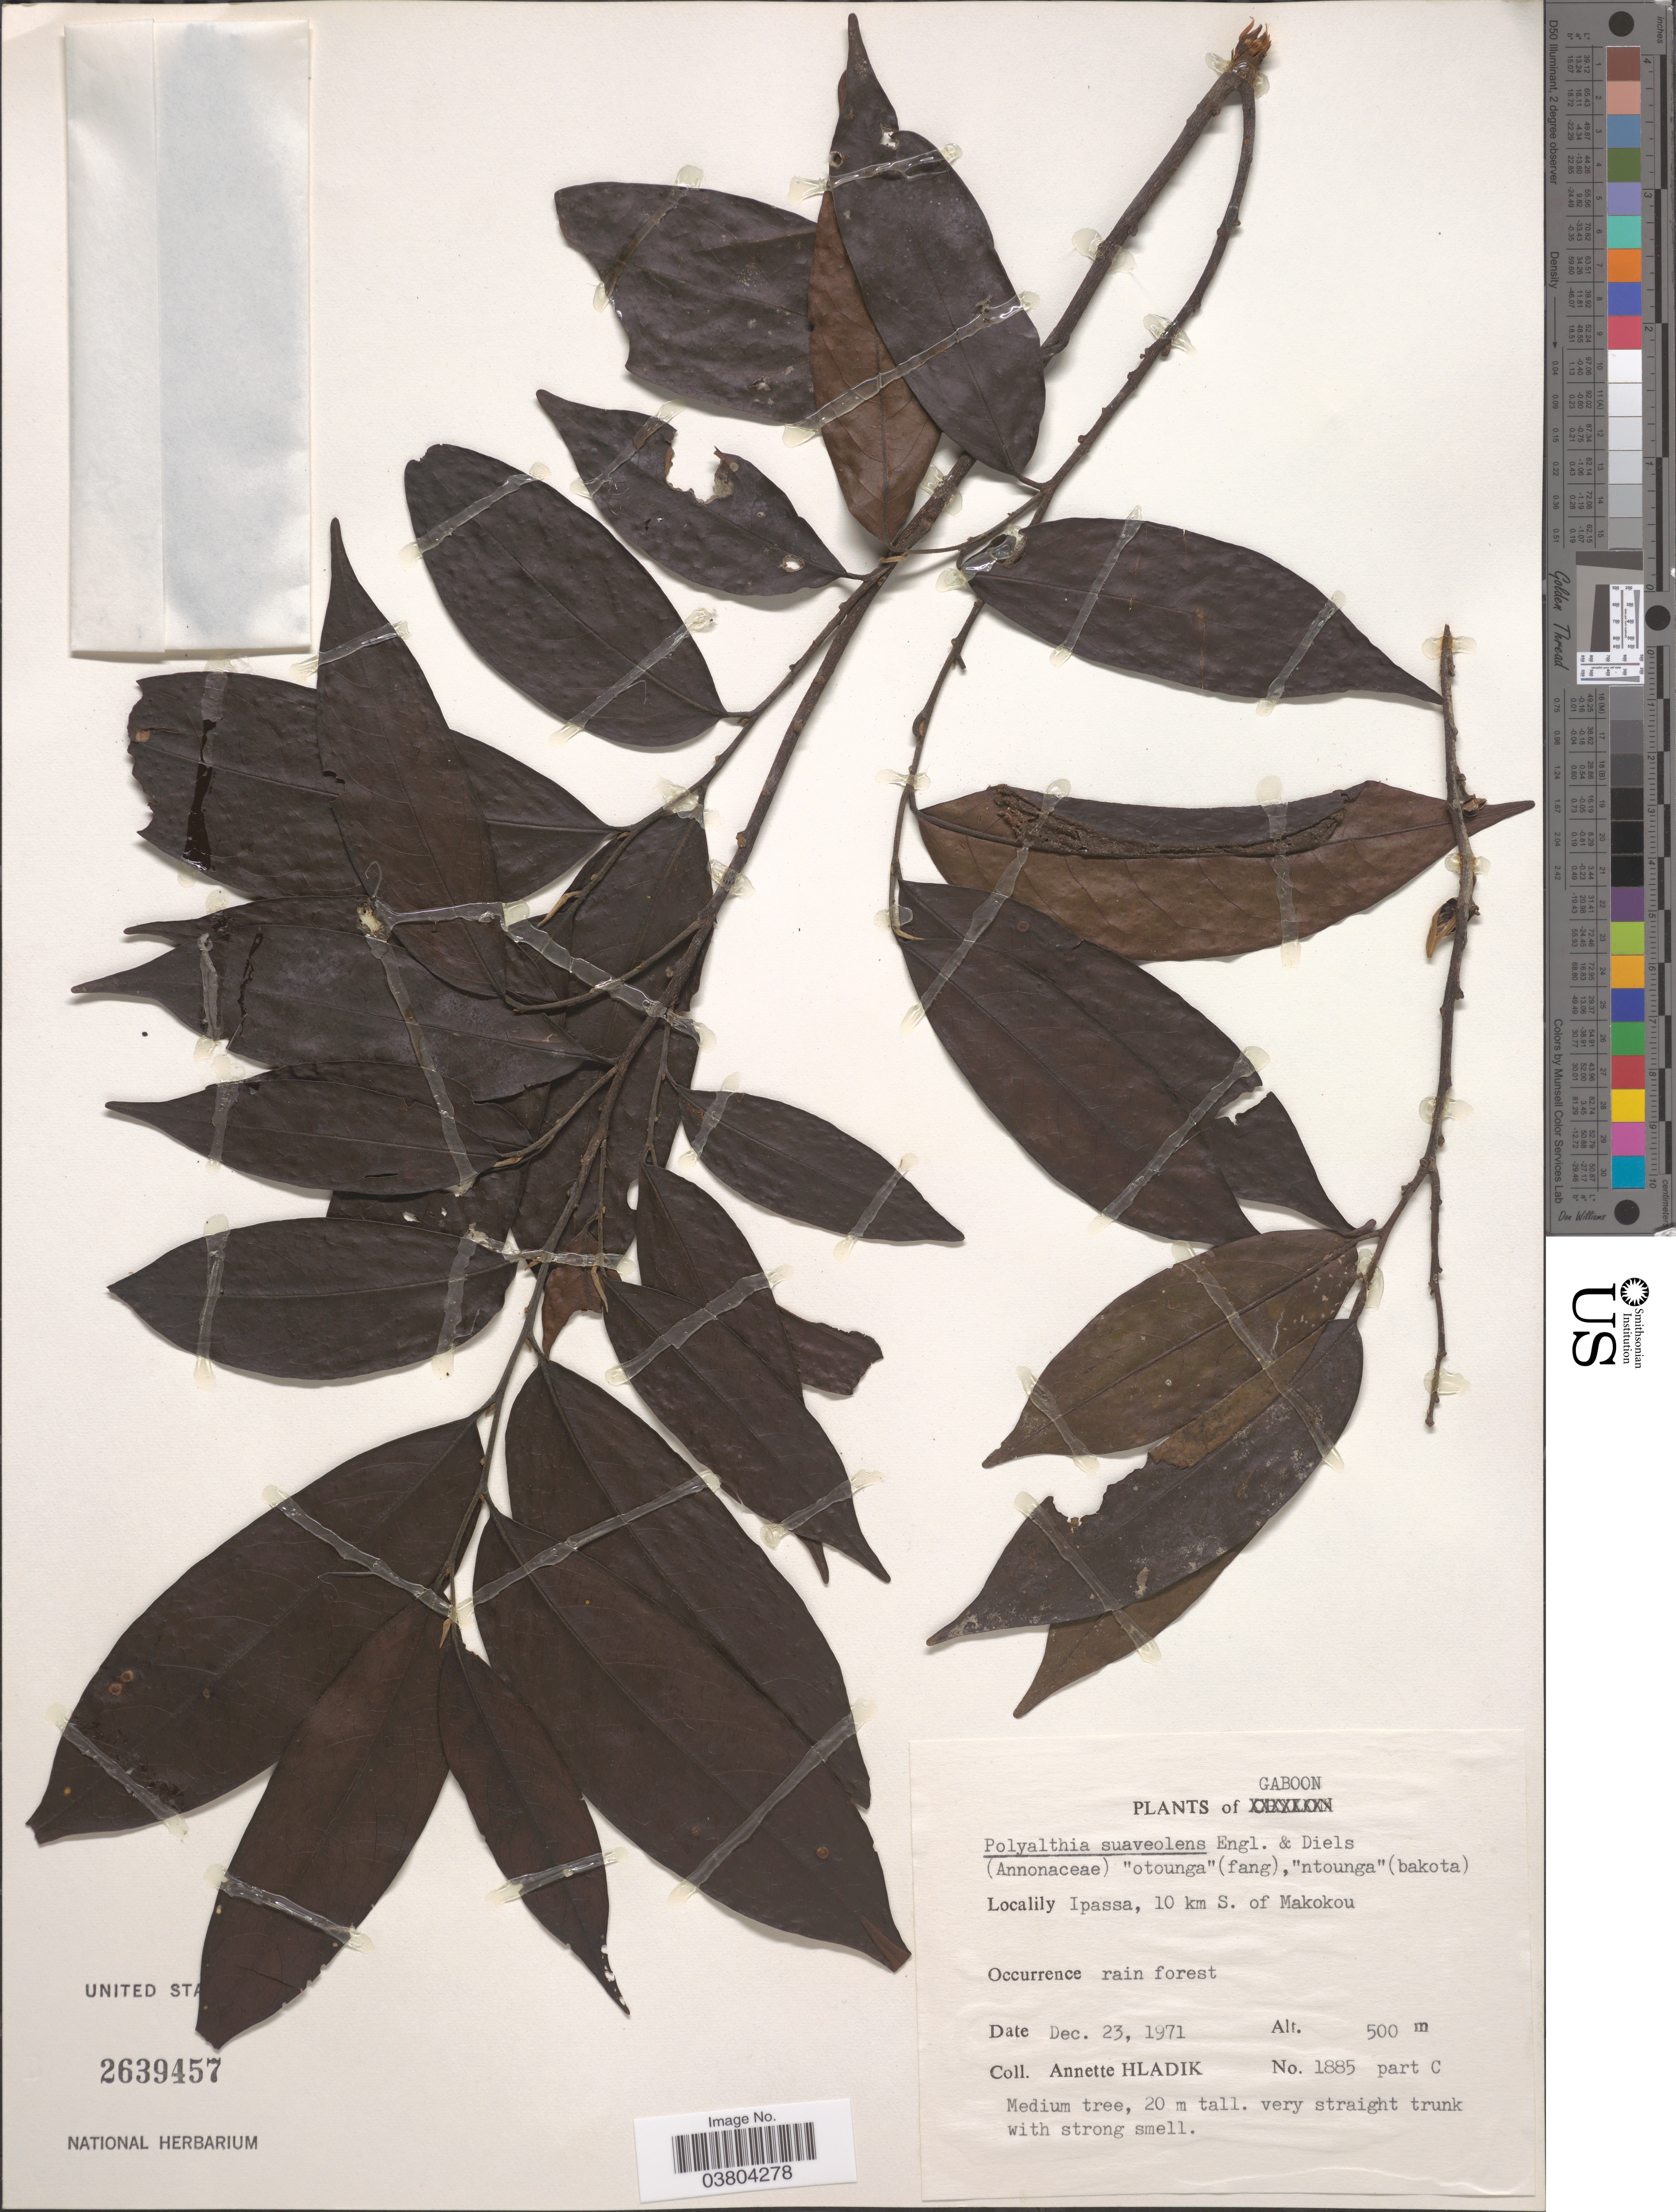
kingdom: Plantae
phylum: Tracheophyta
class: Magnoliopsida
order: Magnoliales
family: Annonaceae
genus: Greenwayodendron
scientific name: Greenwayodendron suaveolens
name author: (Engl. & Diels) Verdc.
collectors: A. Hladik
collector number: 1885 part C?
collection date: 1971-12-23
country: Gabon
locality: Ipassa, 10 km S. of Makokou.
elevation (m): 500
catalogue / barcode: US 2639457